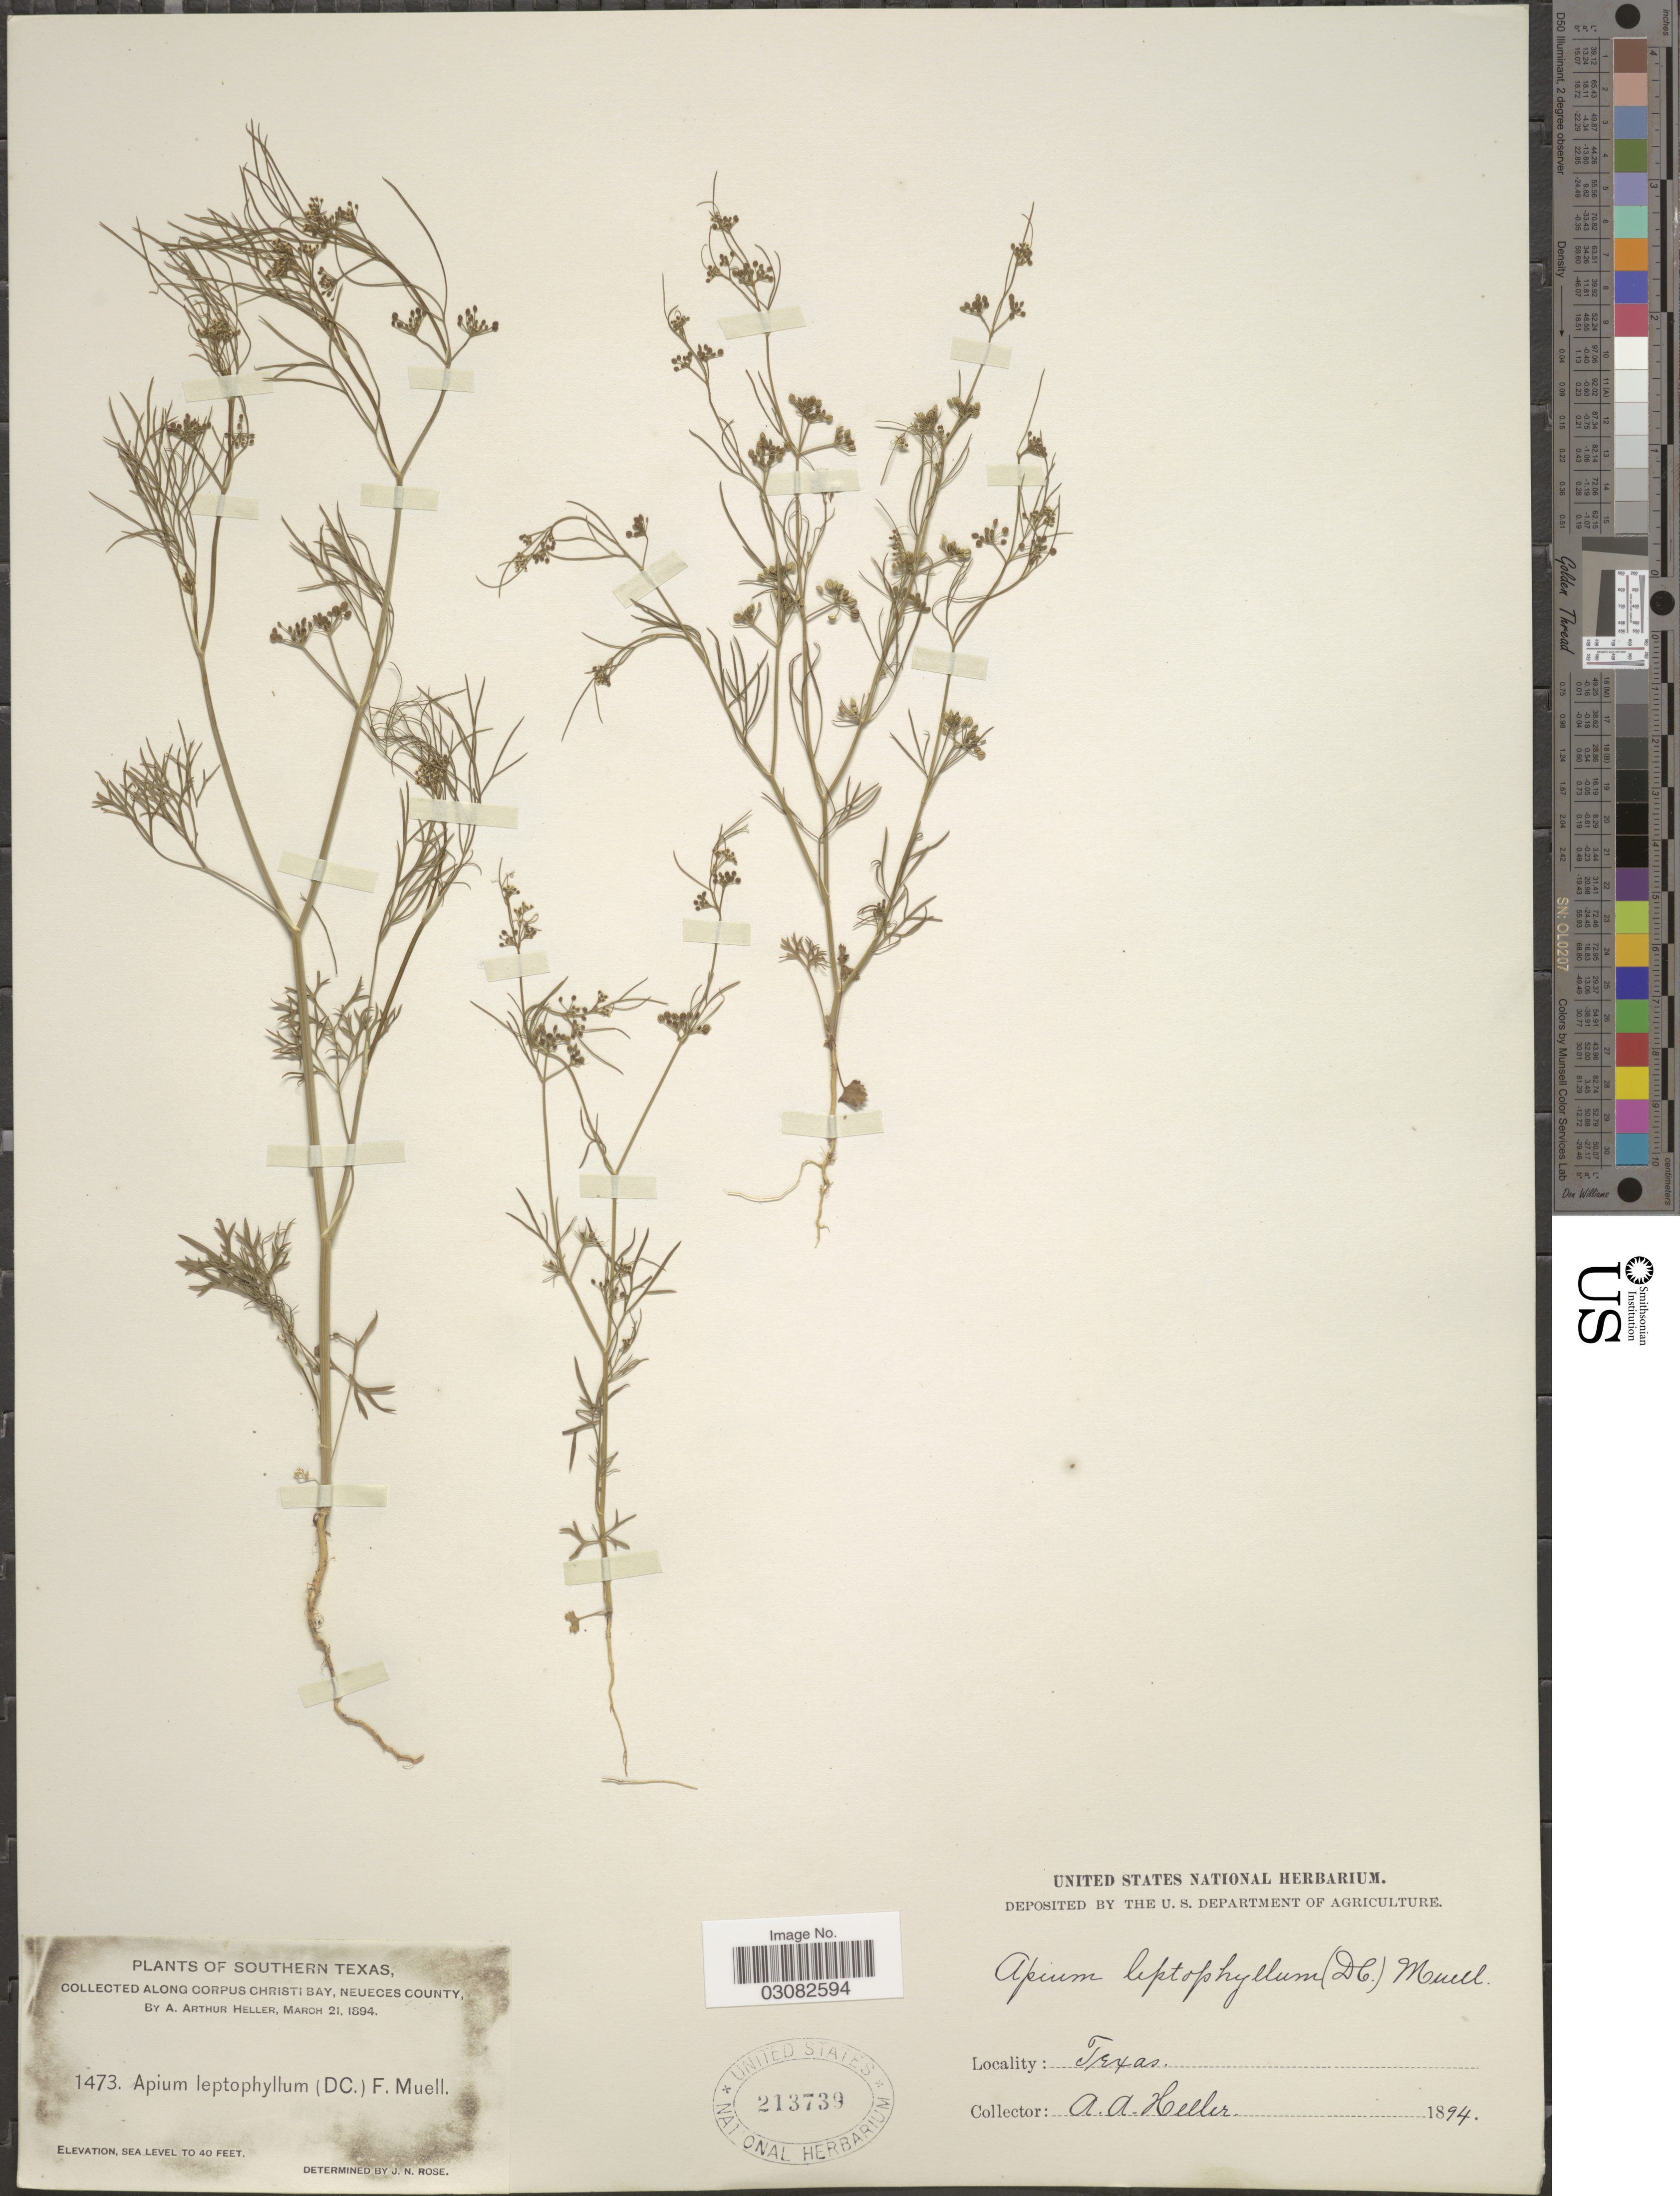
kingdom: Plantae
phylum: Tracheophyta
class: Magnoliopsida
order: Apiales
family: Apiaceae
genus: Apium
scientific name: Apium ammi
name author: (Jacq.) Urb.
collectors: A. A. Heller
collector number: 1473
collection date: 1894-03-21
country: United States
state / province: Texas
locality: Southern Texas. Along Corpus Christi Bay, Neueces County.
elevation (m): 0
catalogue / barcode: US 213739